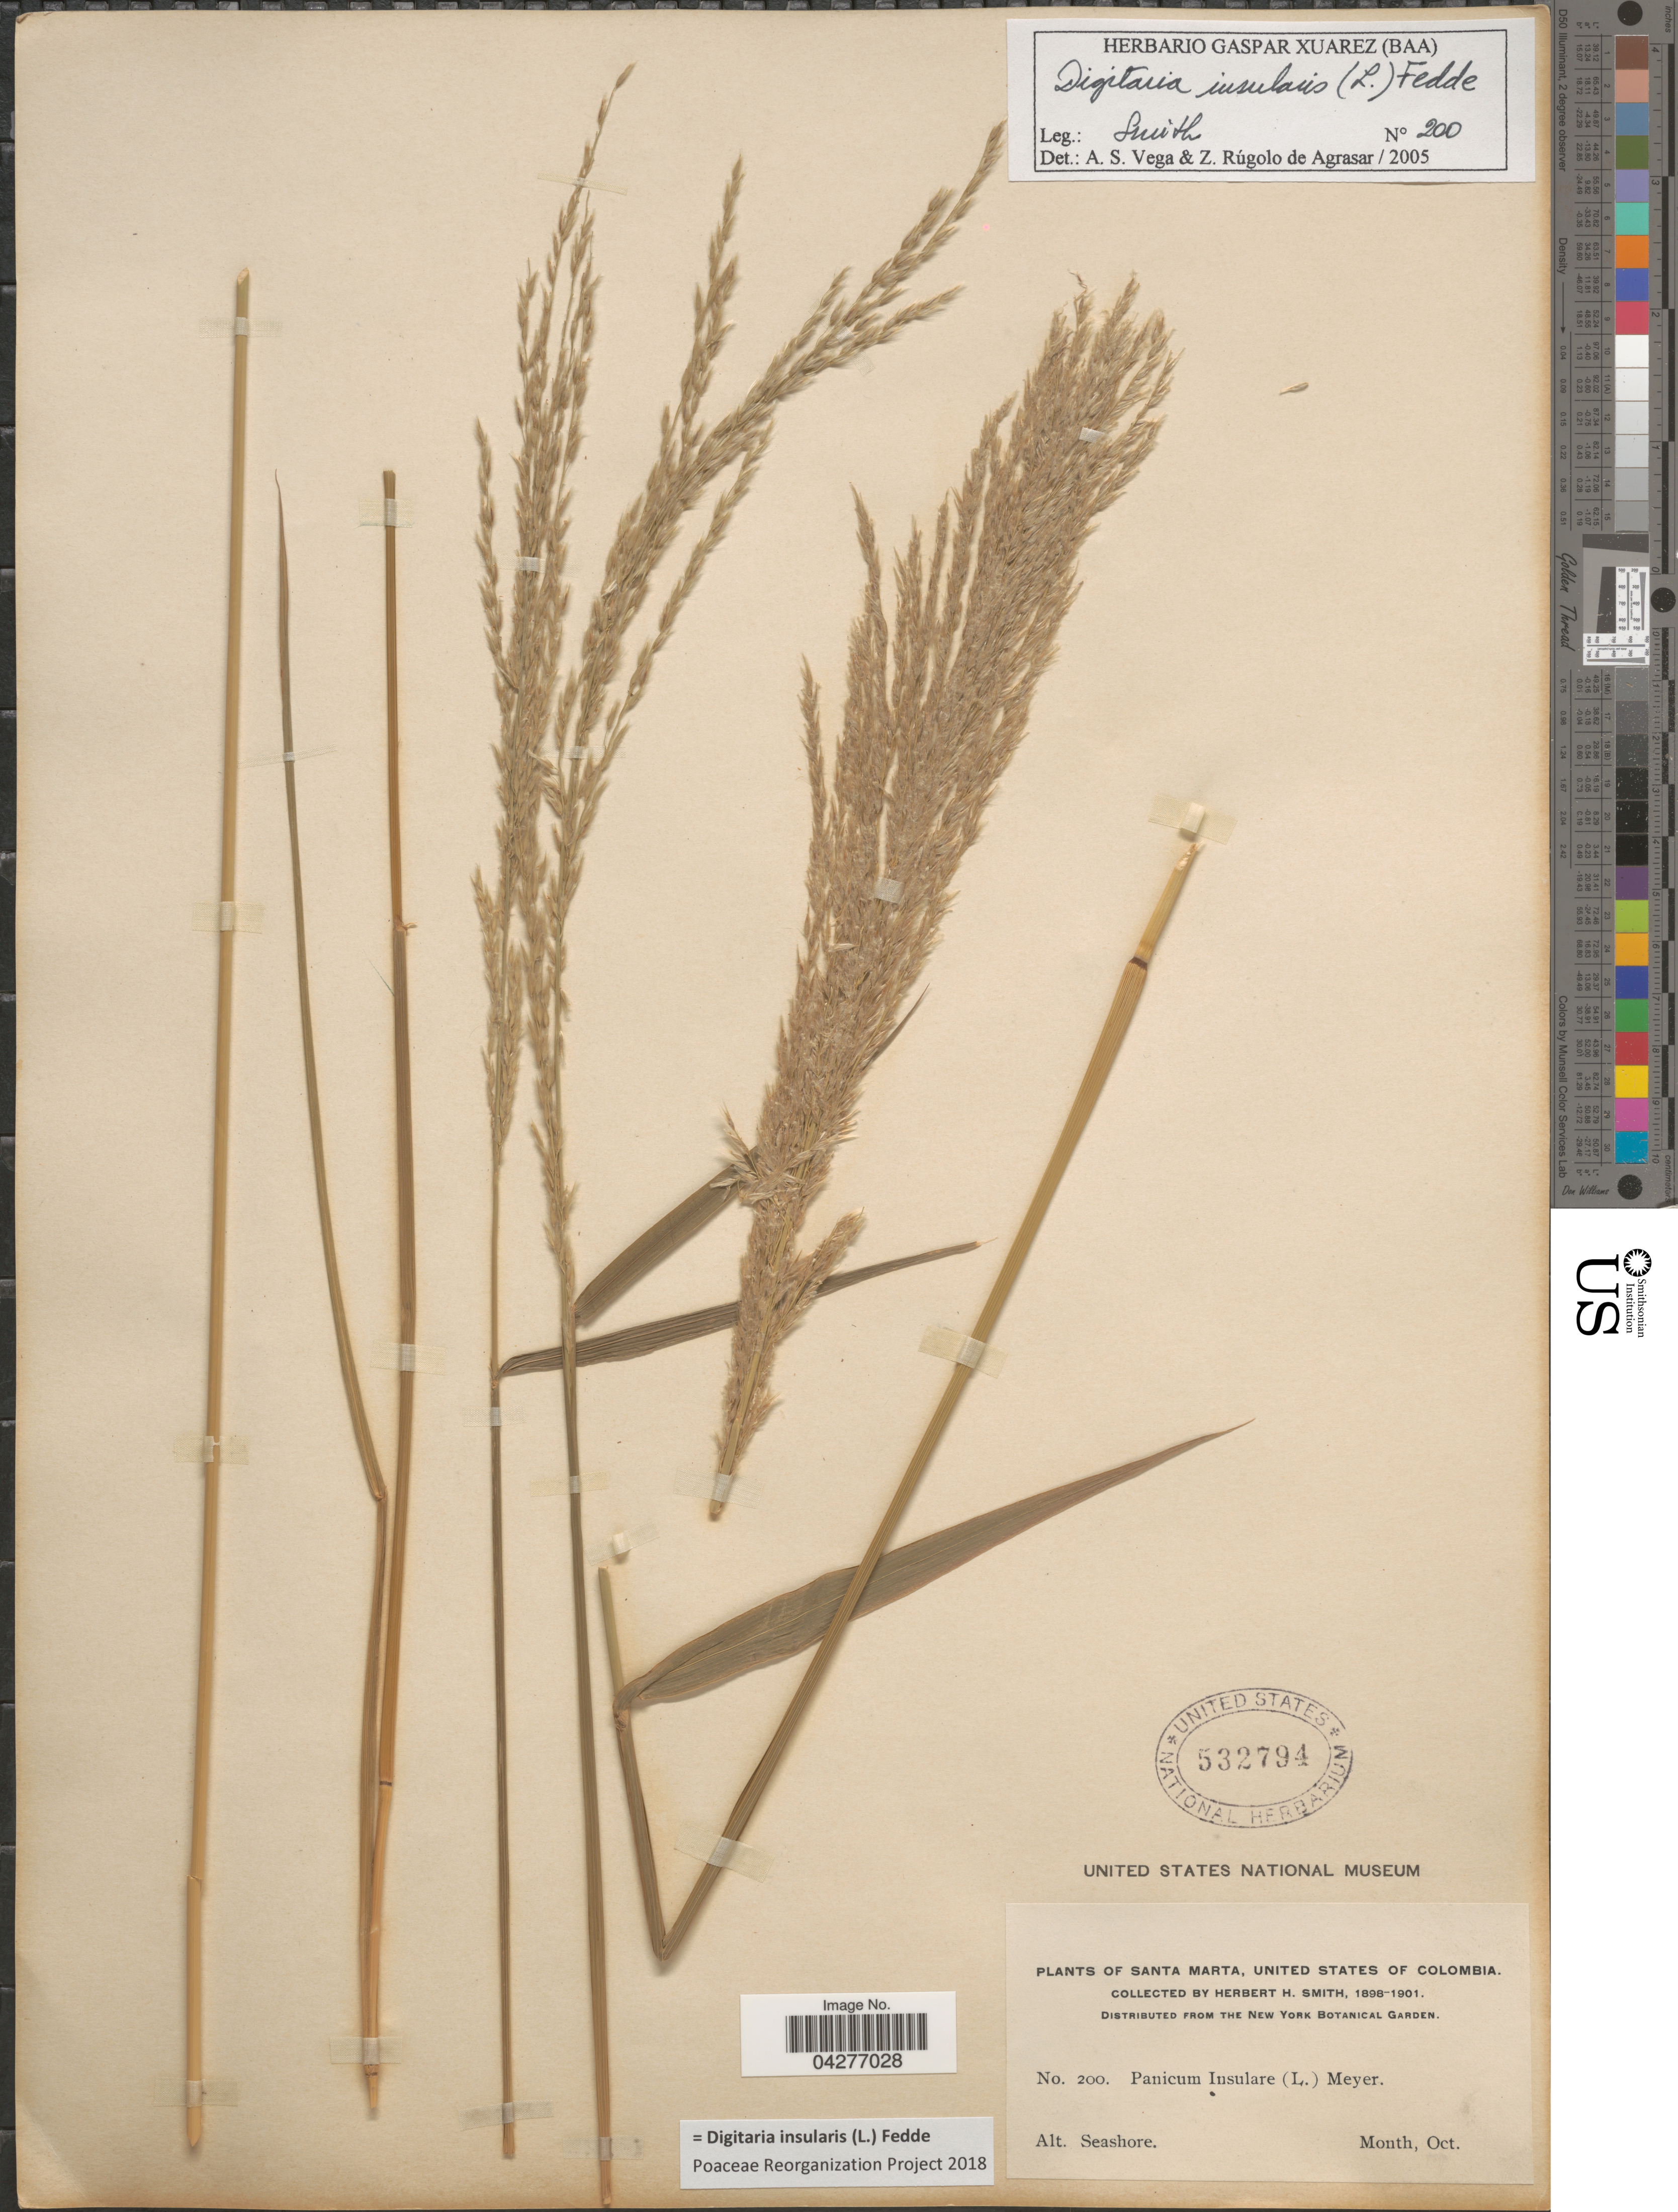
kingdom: Plantae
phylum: Tracheophyta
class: Liliopsida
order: Poales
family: Poaceae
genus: Digitaria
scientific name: Digitaria insularis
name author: (L.) Fedde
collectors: Herbert H. Smith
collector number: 200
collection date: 1898-10/1901-10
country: Colombia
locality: Santa Marta, United States of Colombia.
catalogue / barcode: US 532794